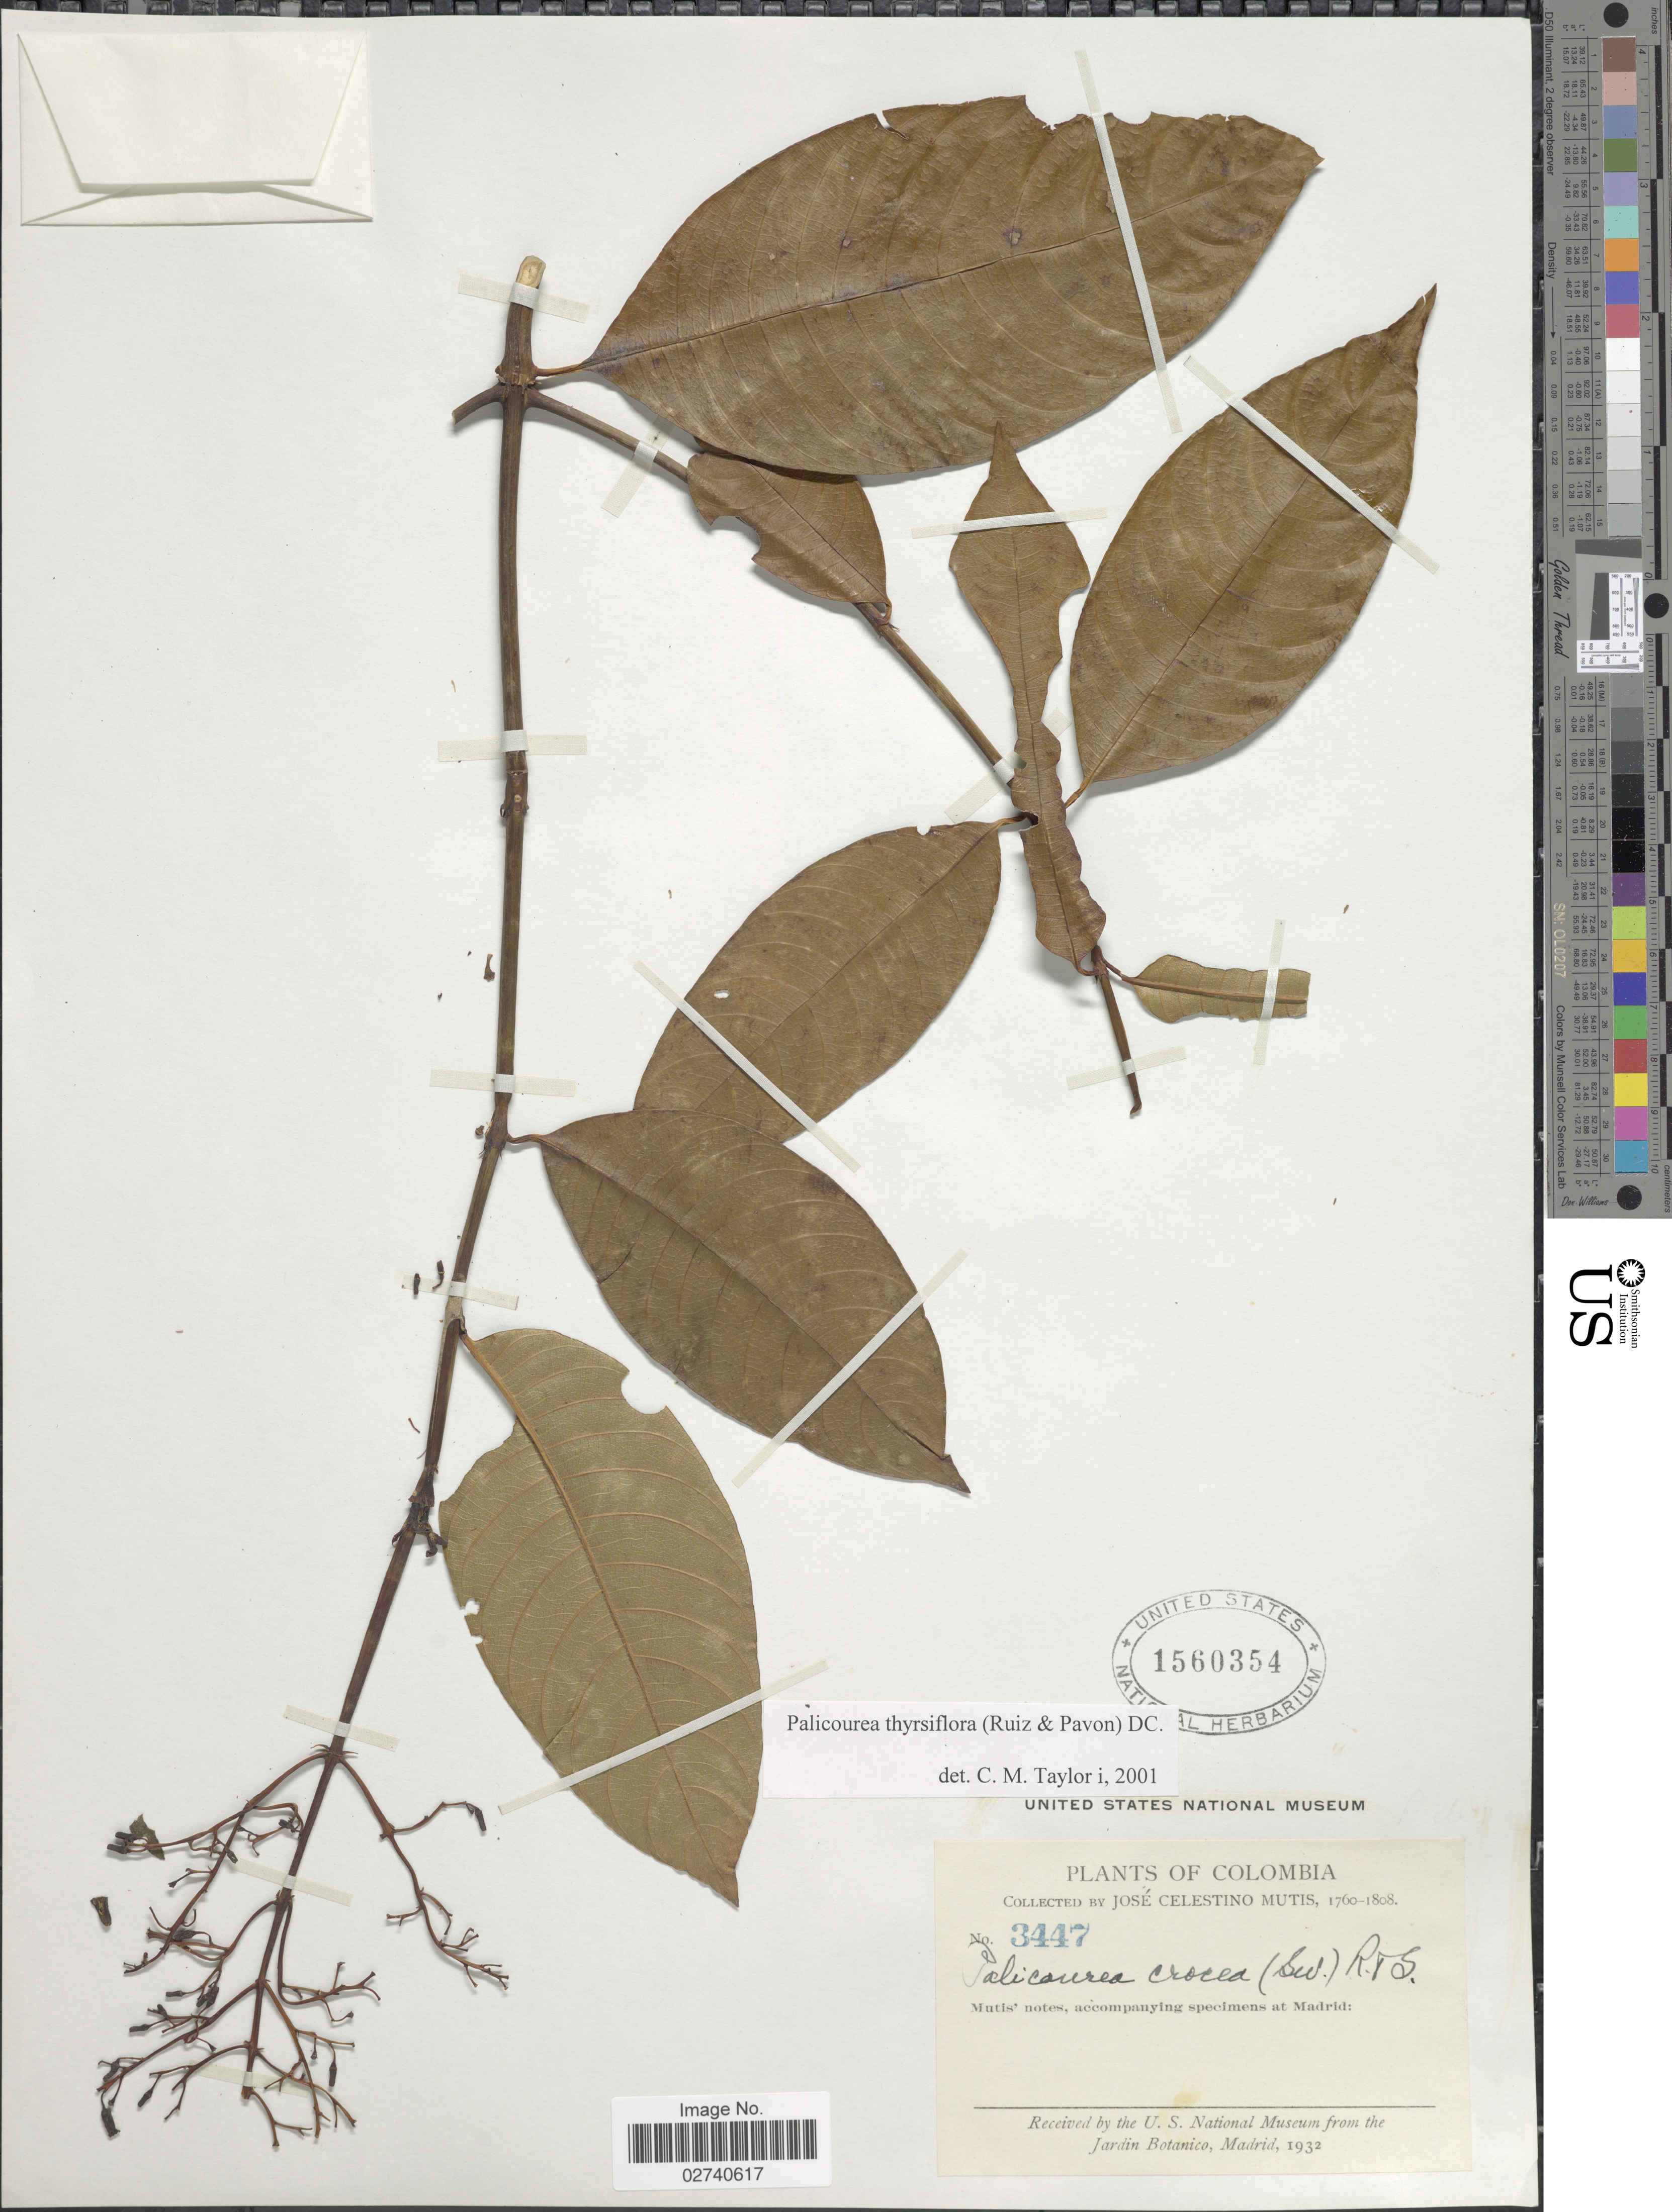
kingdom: Plantae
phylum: Tracheophyta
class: Magnoliopsida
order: Gentianales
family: Rubiaceae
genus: Palicourea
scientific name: Palicourea thyrsiflora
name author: (Ruiz & Pav.) DC.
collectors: J. C. B. Mutis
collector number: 3447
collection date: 1760/1808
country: Colombia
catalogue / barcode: US 1560354